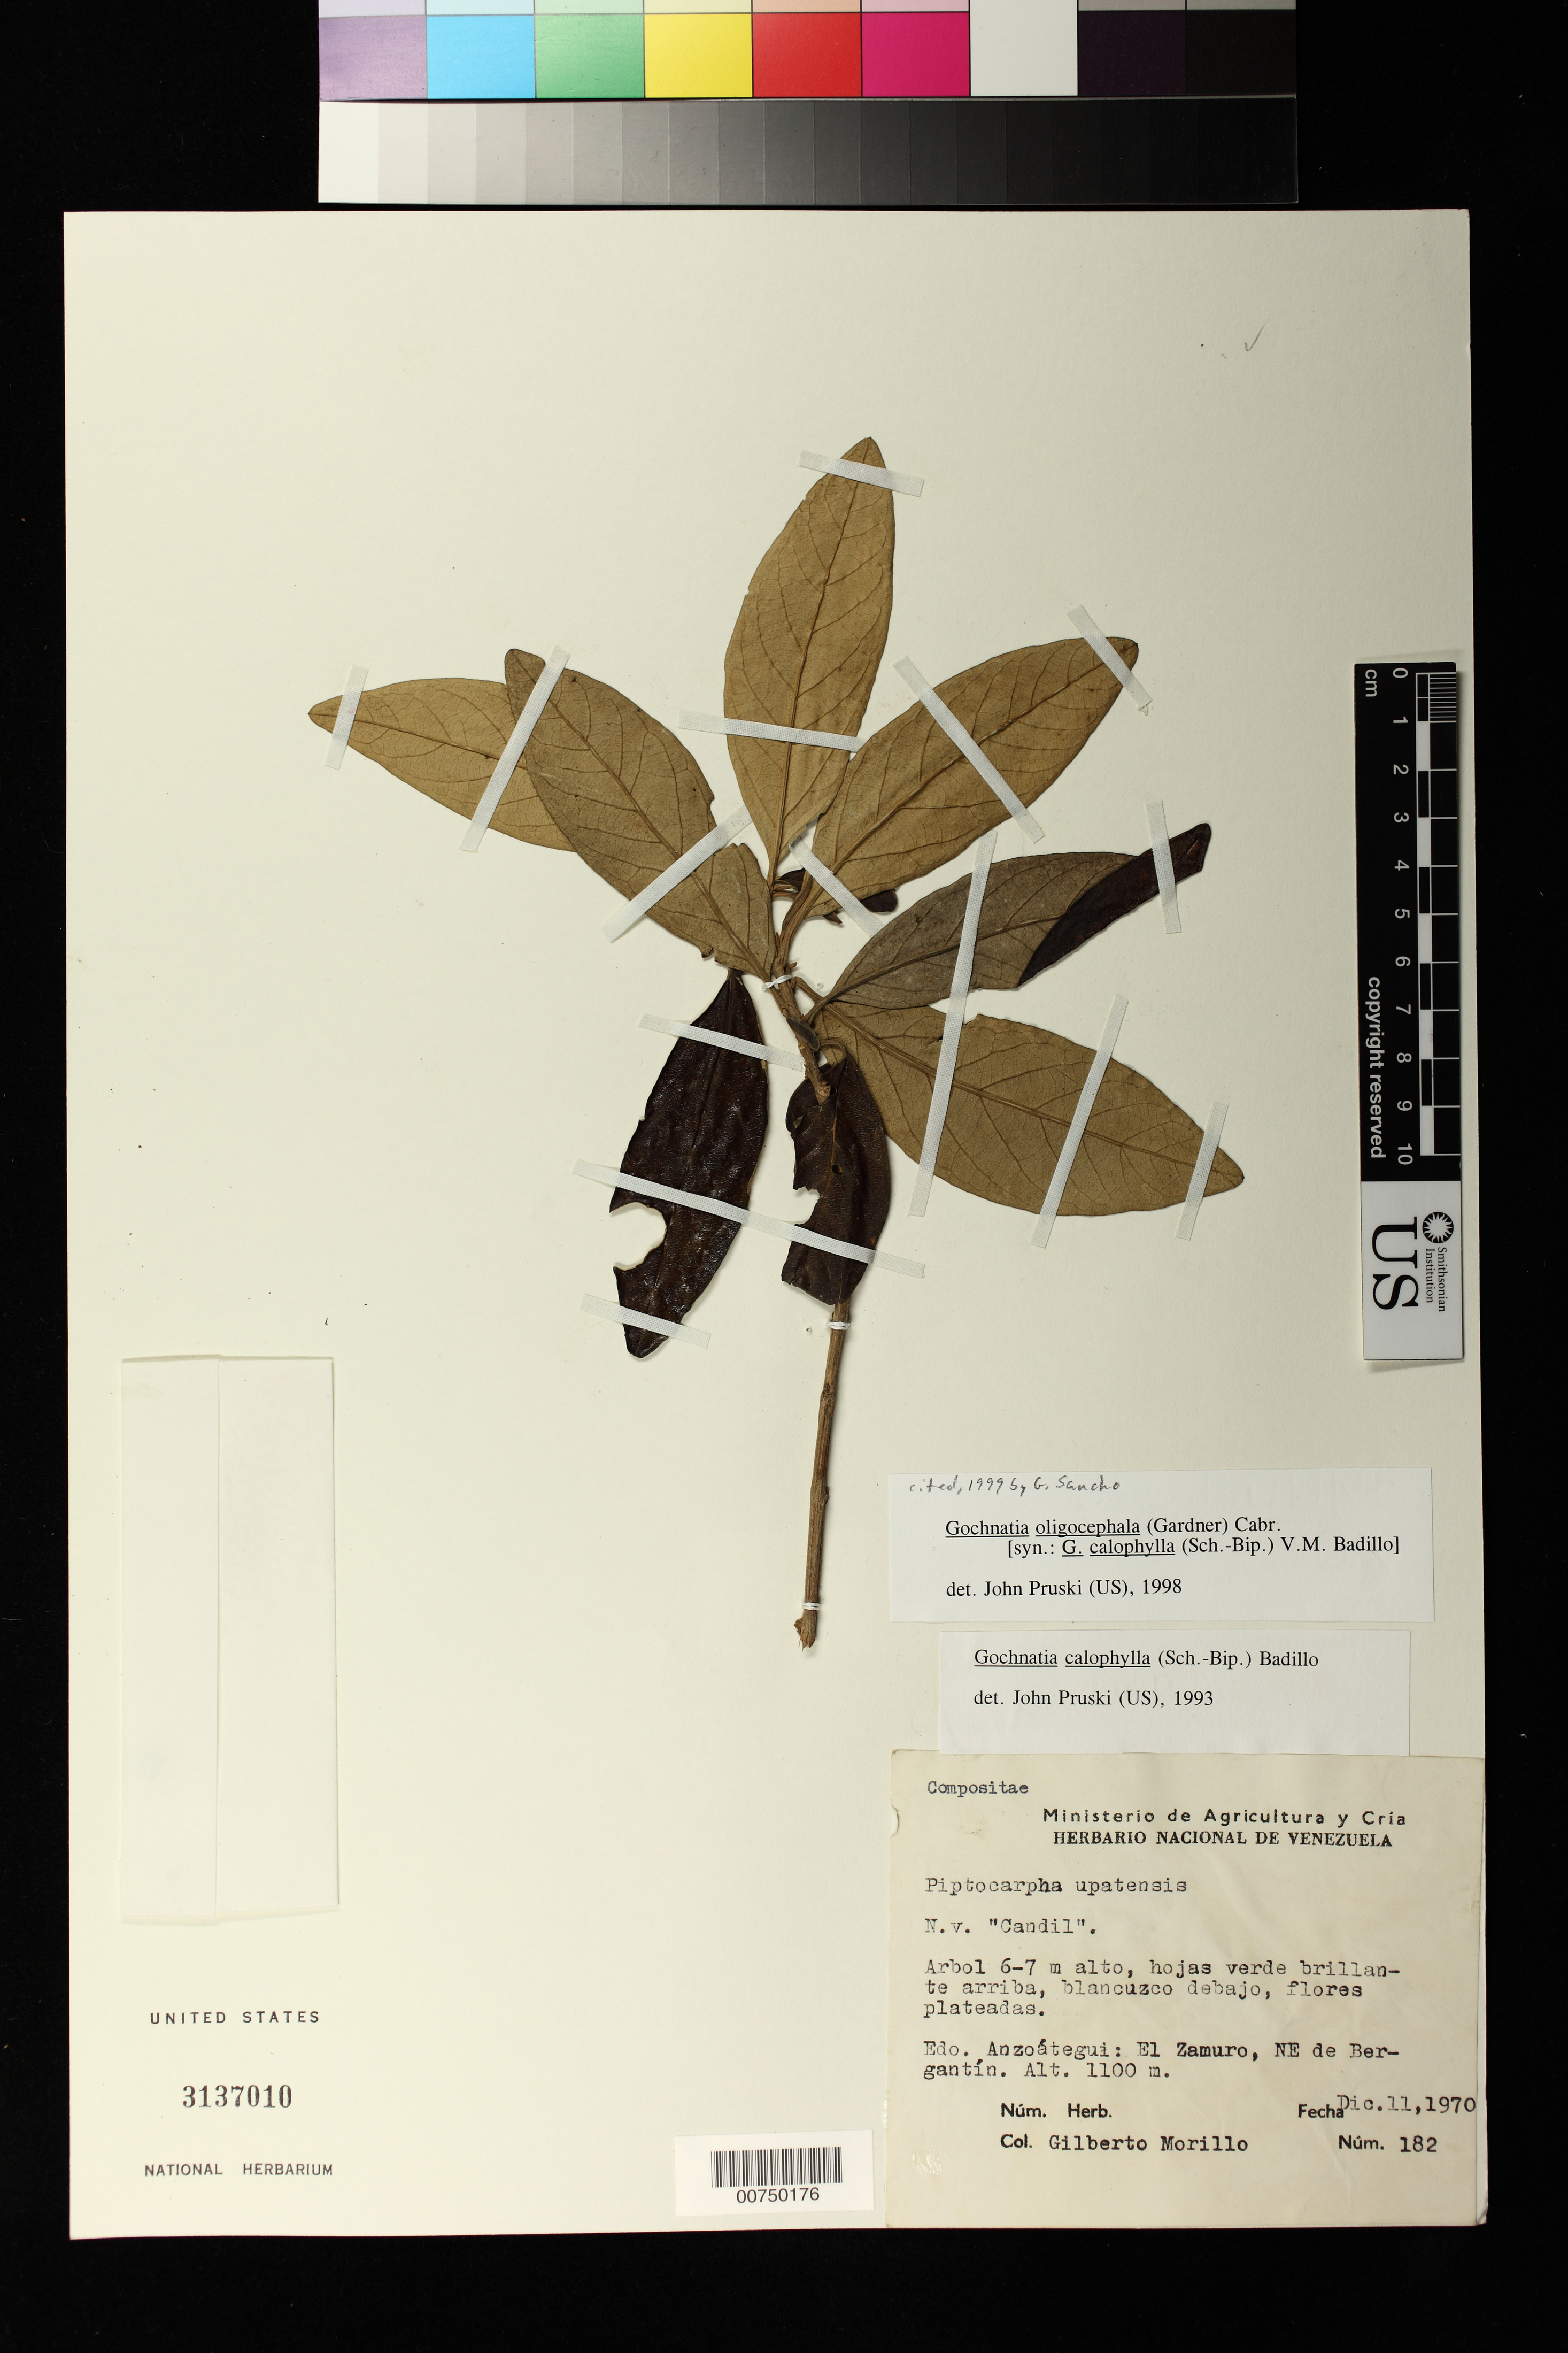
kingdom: Plantae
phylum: Tracheophyta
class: Magnoliopsida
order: Asterales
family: Asteraceae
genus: Moquiniastrum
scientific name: Moquiniastrum oligocephalum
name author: (Gardner) G. Sancho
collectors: G. Morillo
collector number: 182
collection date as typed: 11-Dec-70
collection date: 1970-12-11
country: Venezuela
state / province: Anzoátegui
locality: El Zamuro, NE de Bergantín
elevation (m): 1100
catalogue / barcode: US 3137010